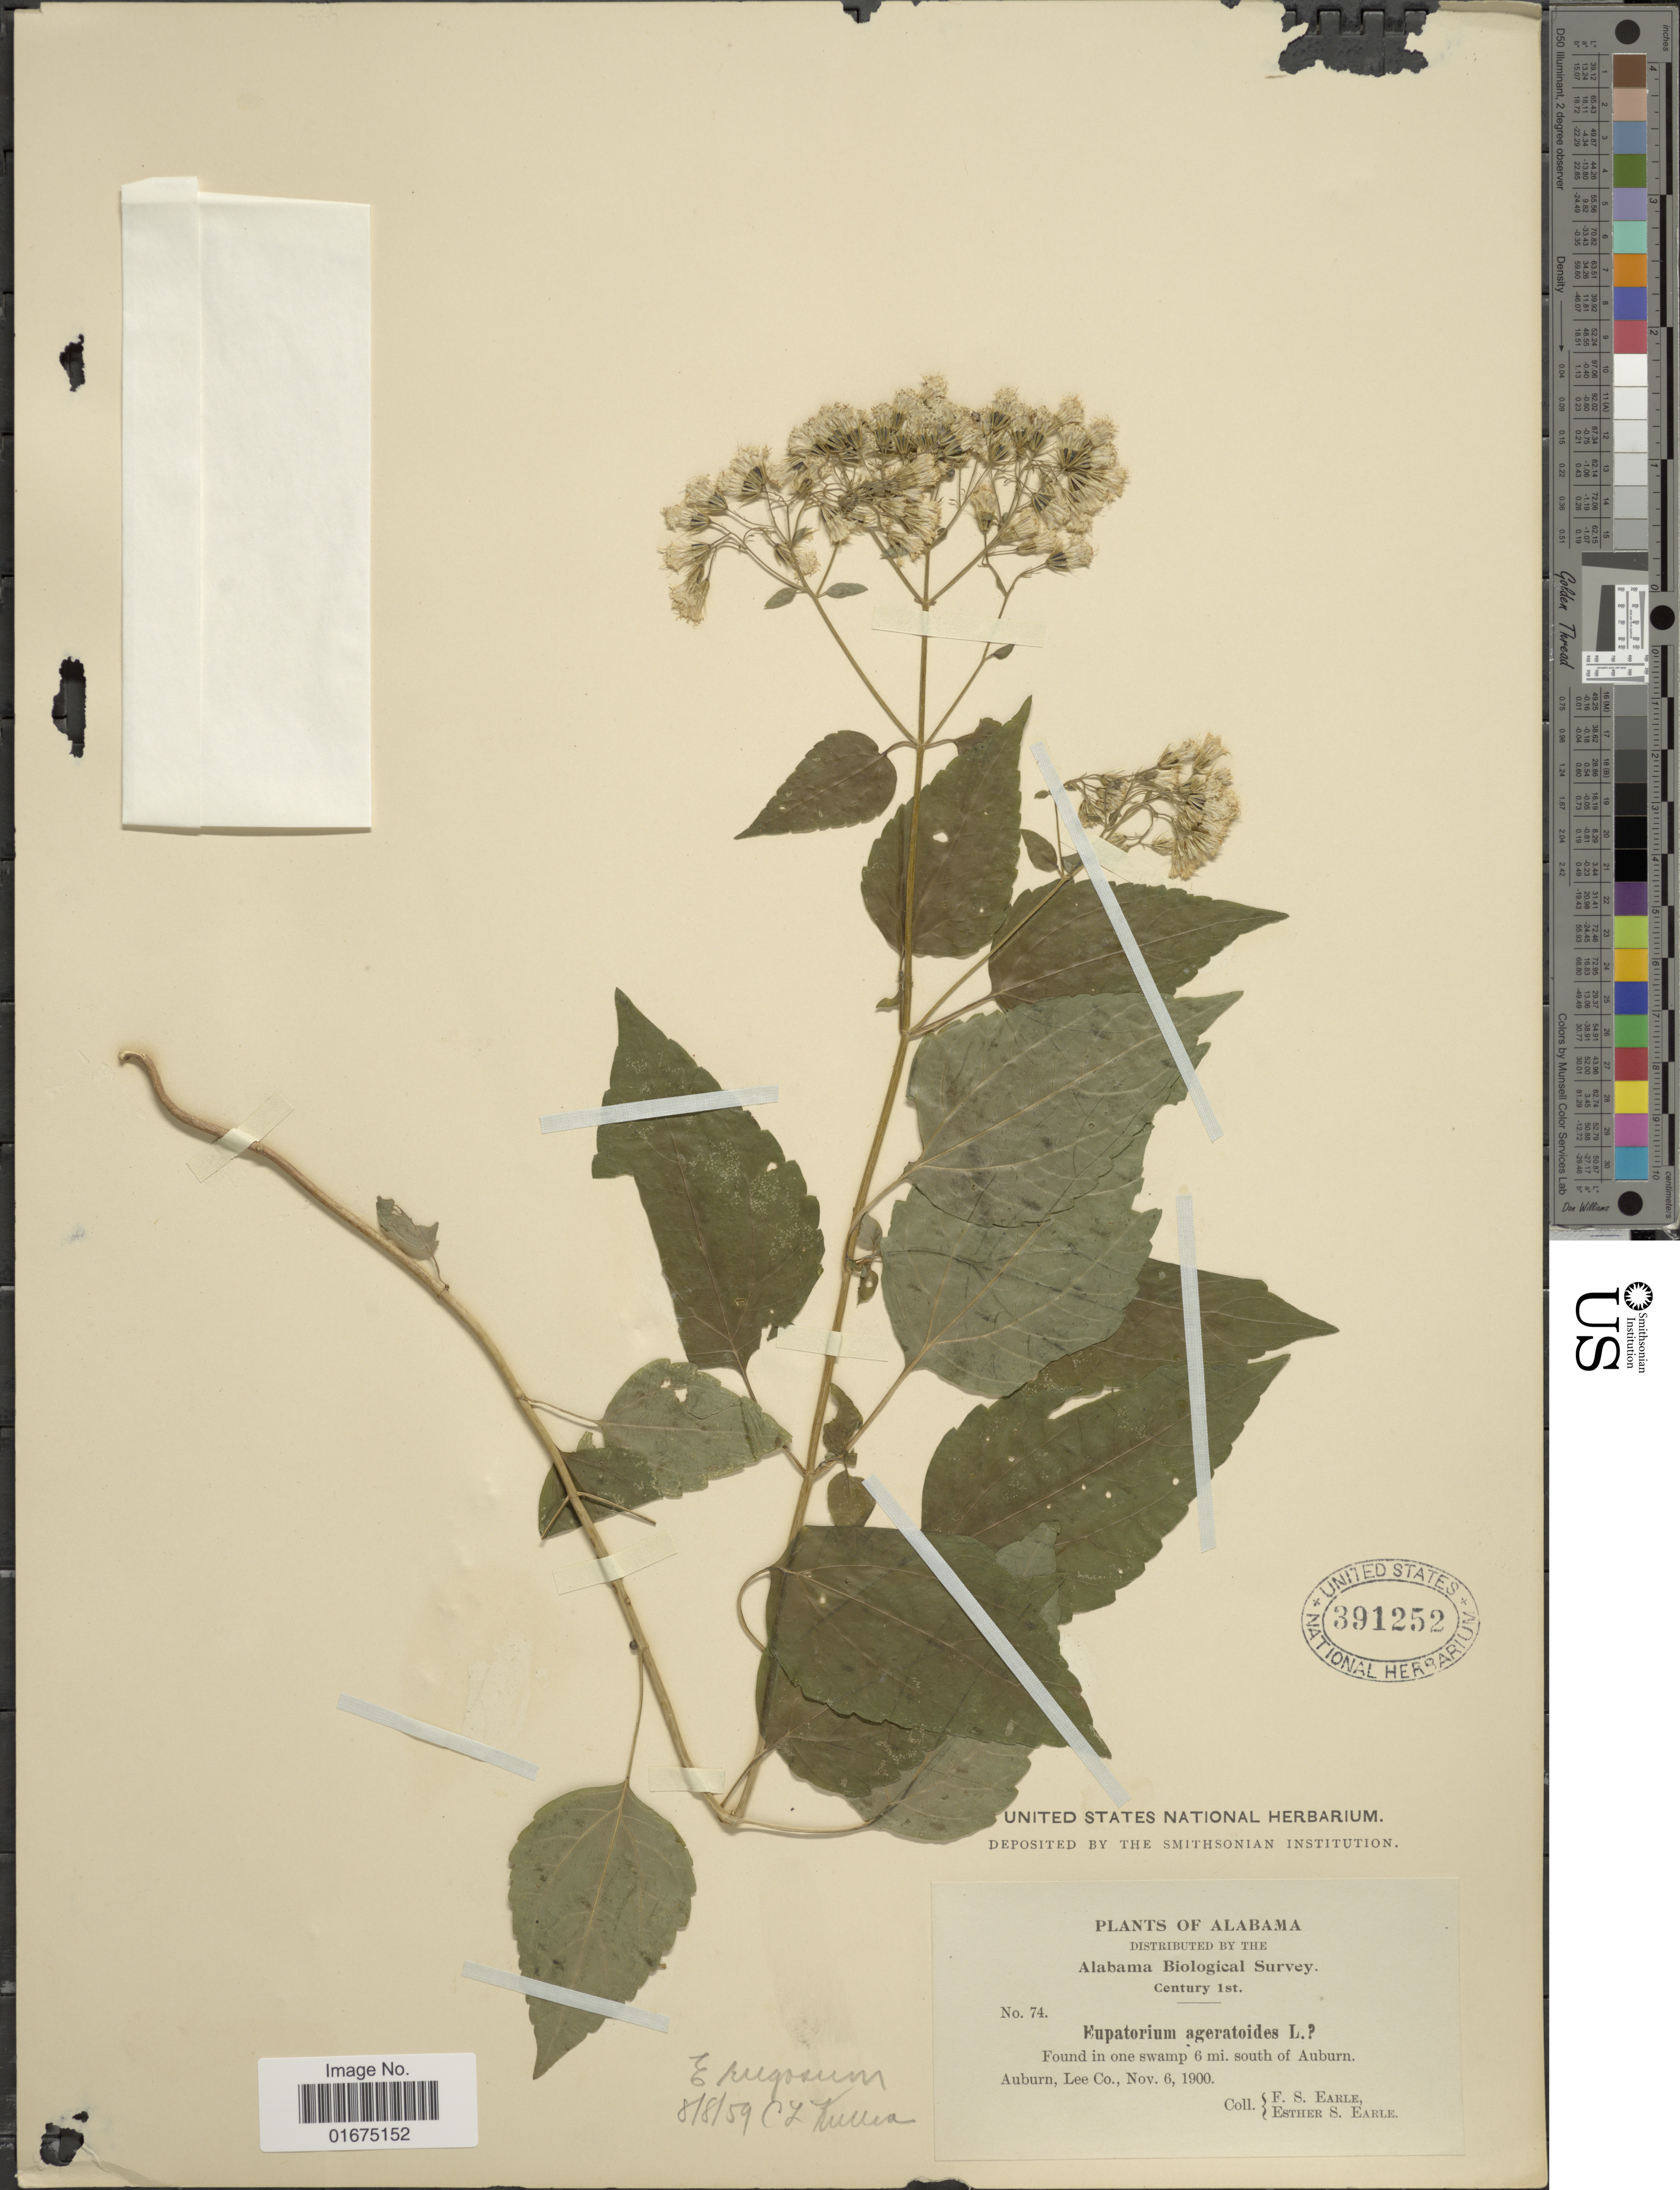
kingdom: Plantae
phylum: Tracheophyta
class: Magnoliopsida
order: Asterales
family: Asteraceae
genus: Ageratina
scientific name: Ageratina altissima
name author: (L.) R.M. King & H. Rob.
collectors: F. S. Earle & E. S. Earle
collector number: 74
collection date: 1900-11-06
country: United States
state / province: Alabama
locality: Found in one swamp 6 mi. south of Auburn, Aubrun, Lee Co.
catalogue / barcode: US 391252